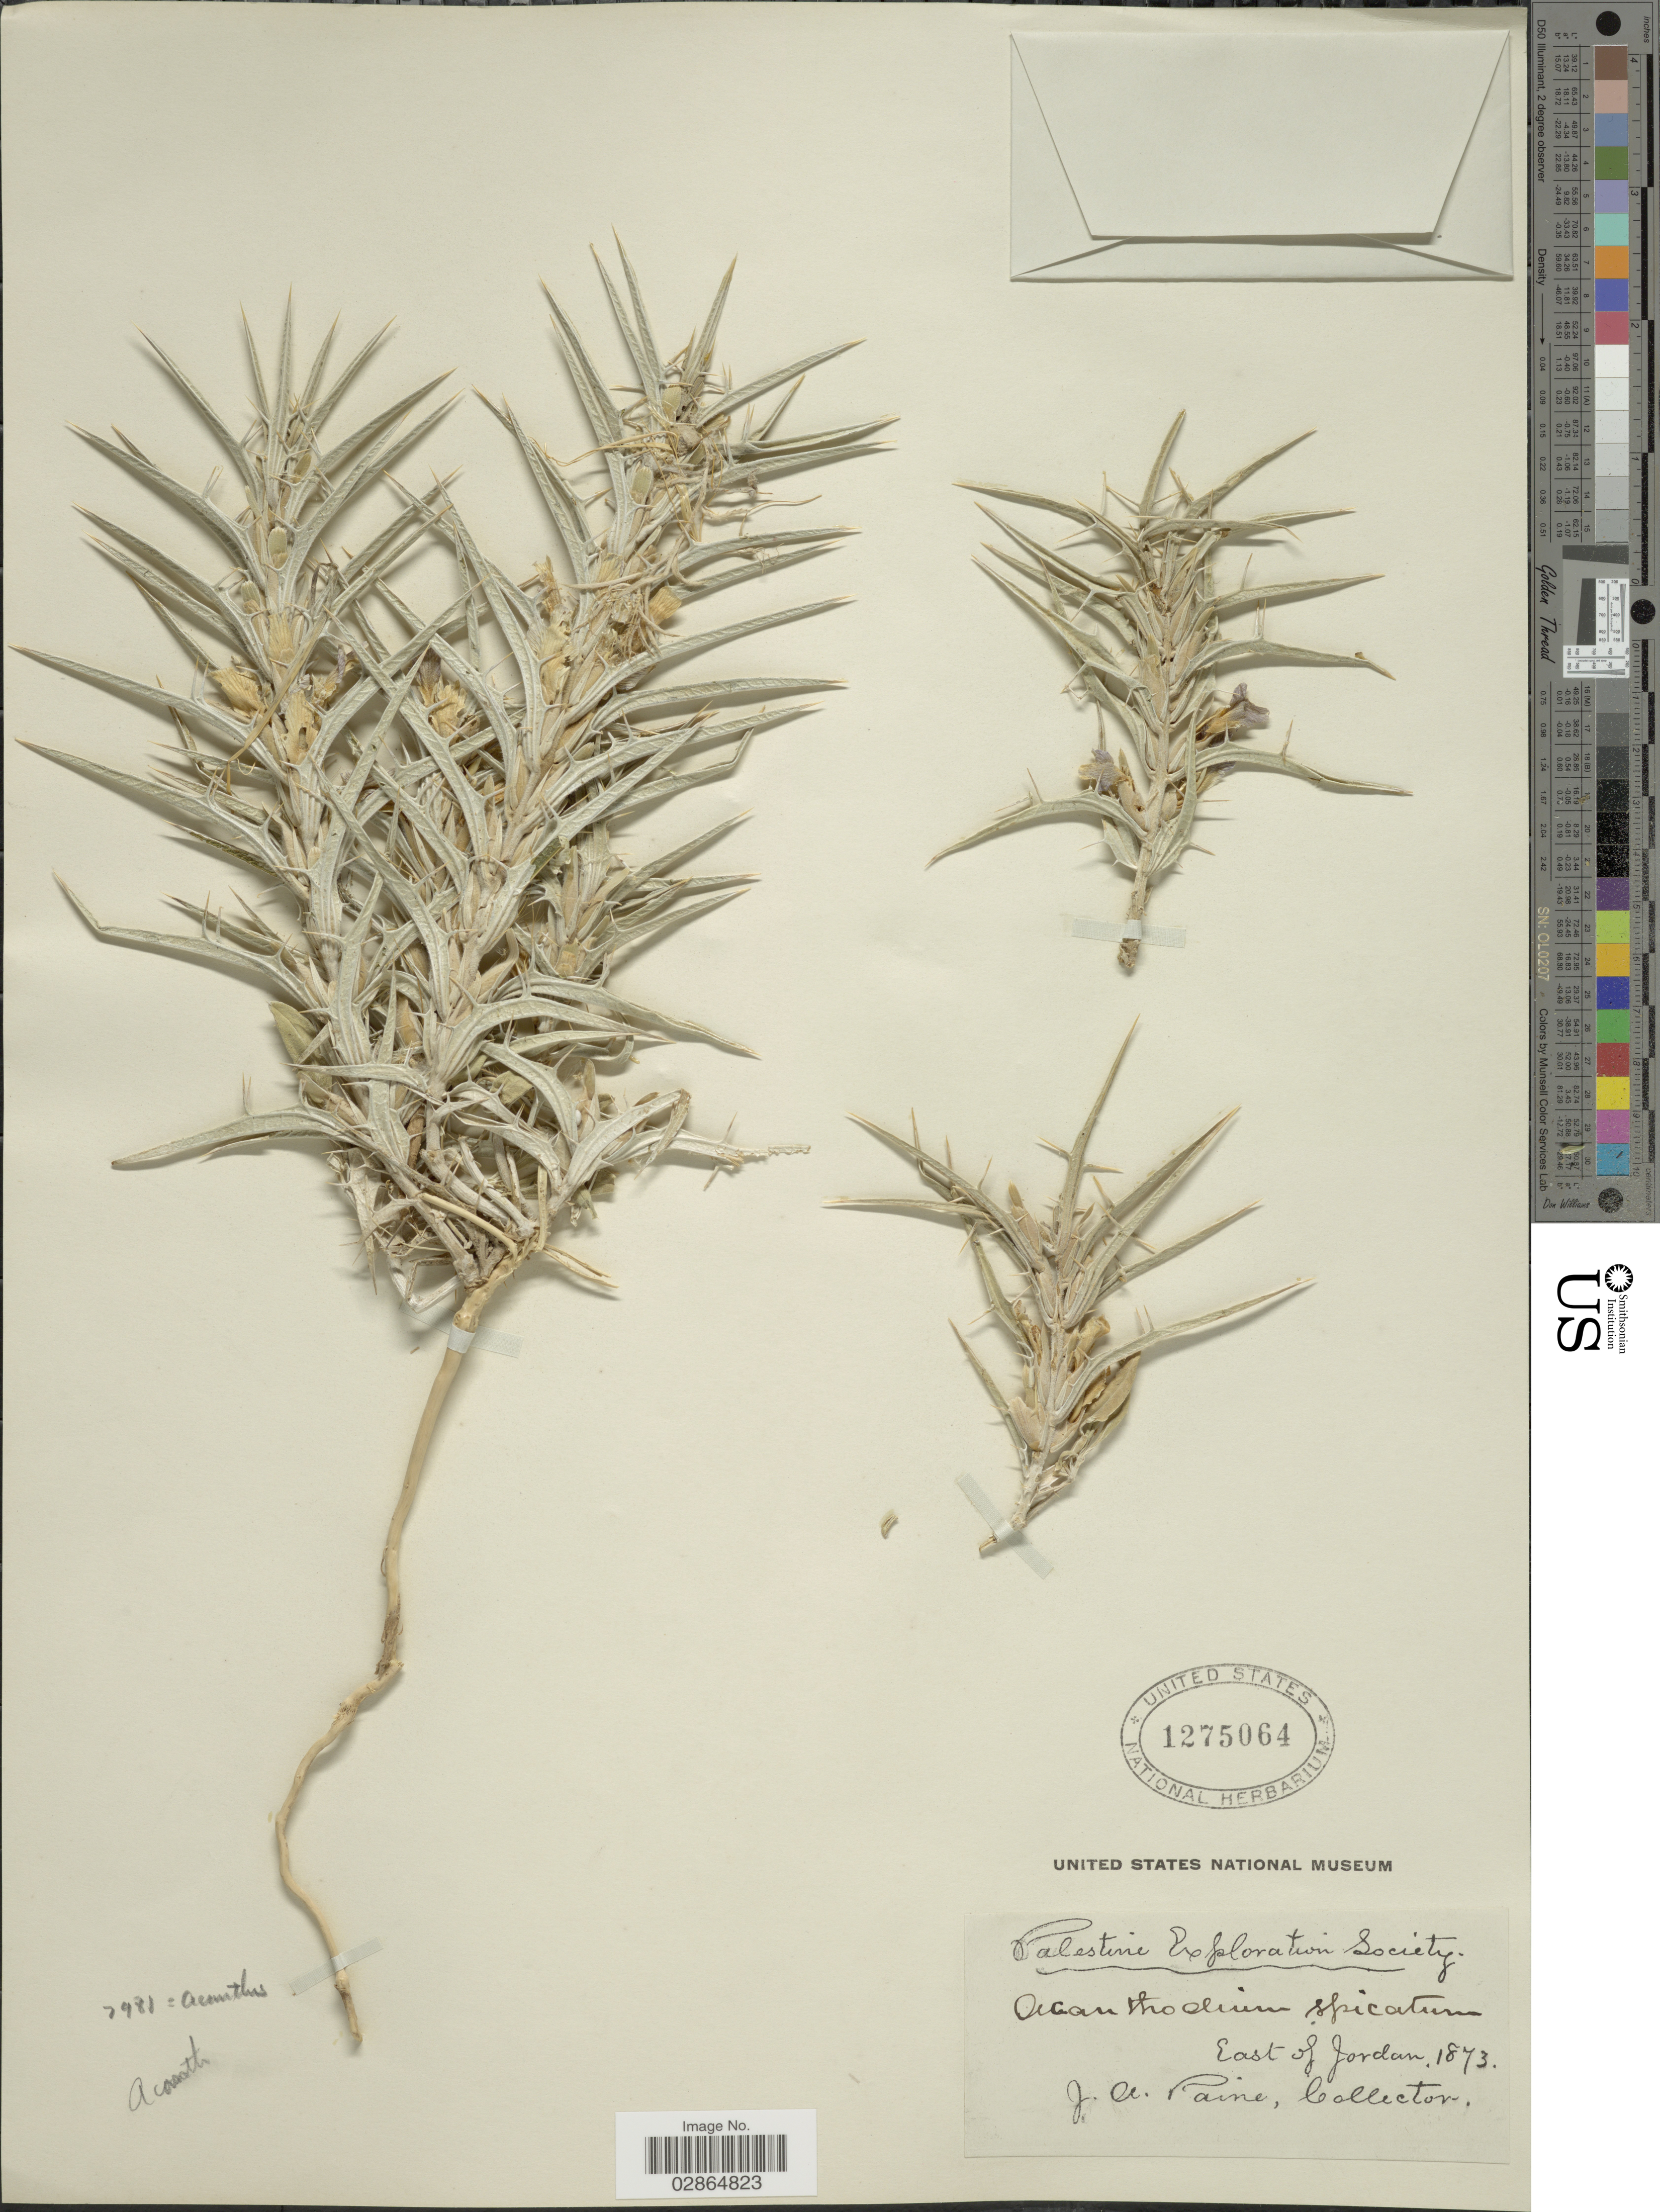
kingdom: Plantae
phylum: Tracheophyta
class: Magnoliopsida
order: Lamiales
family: Acanthaceae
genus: Blepharis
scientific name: Blepharis edulis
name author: (Forssk.) Pers.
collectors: J. A. Paine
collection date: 1873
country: Jordan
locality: East of Jordan.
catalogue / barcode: US 1275064